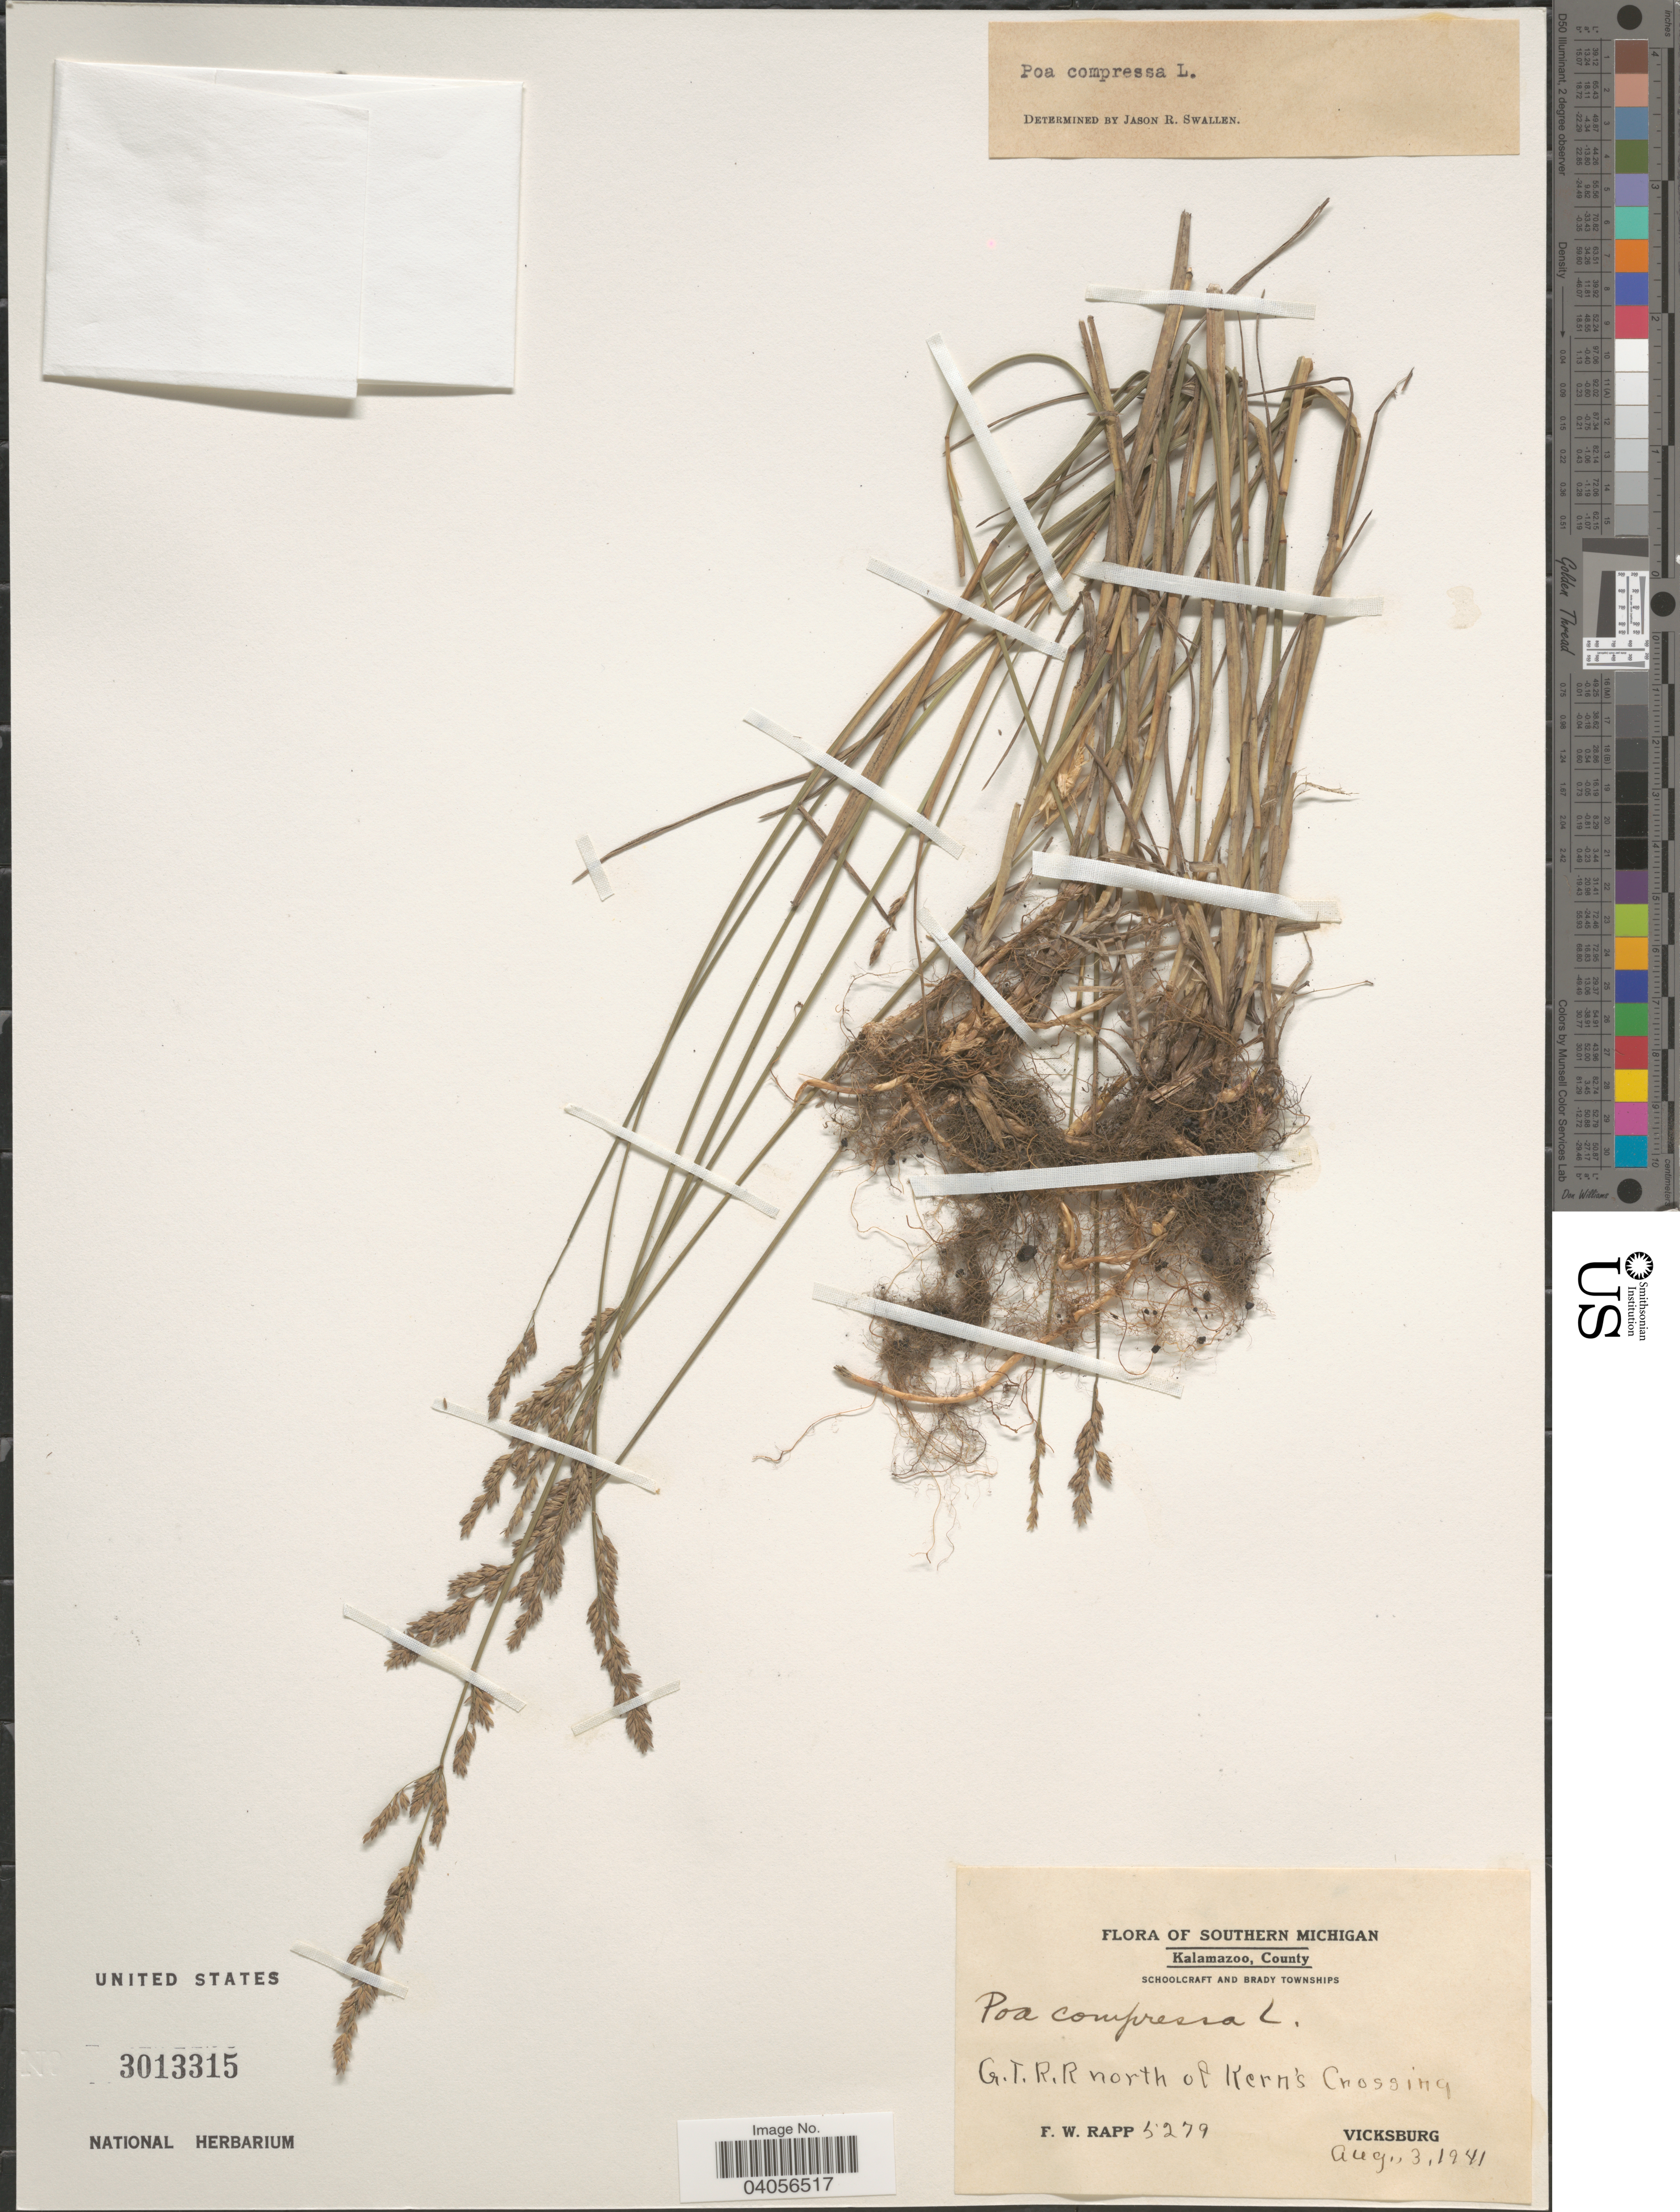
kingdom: Plantae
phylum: Tracheophyta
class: Liliopsida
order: Poales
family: Poaceae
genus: Poa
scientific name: Poa compressa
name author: L.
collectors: F. Rapp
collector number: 5279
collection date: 1941-08-03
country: United States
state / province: Michigan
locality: Southern Michigan. Kalamazoo, County. Schoolcraft and Brady Townships. G.T.R.R north of Kern's Crossing. Vicksburg.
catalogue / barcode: US 3013315